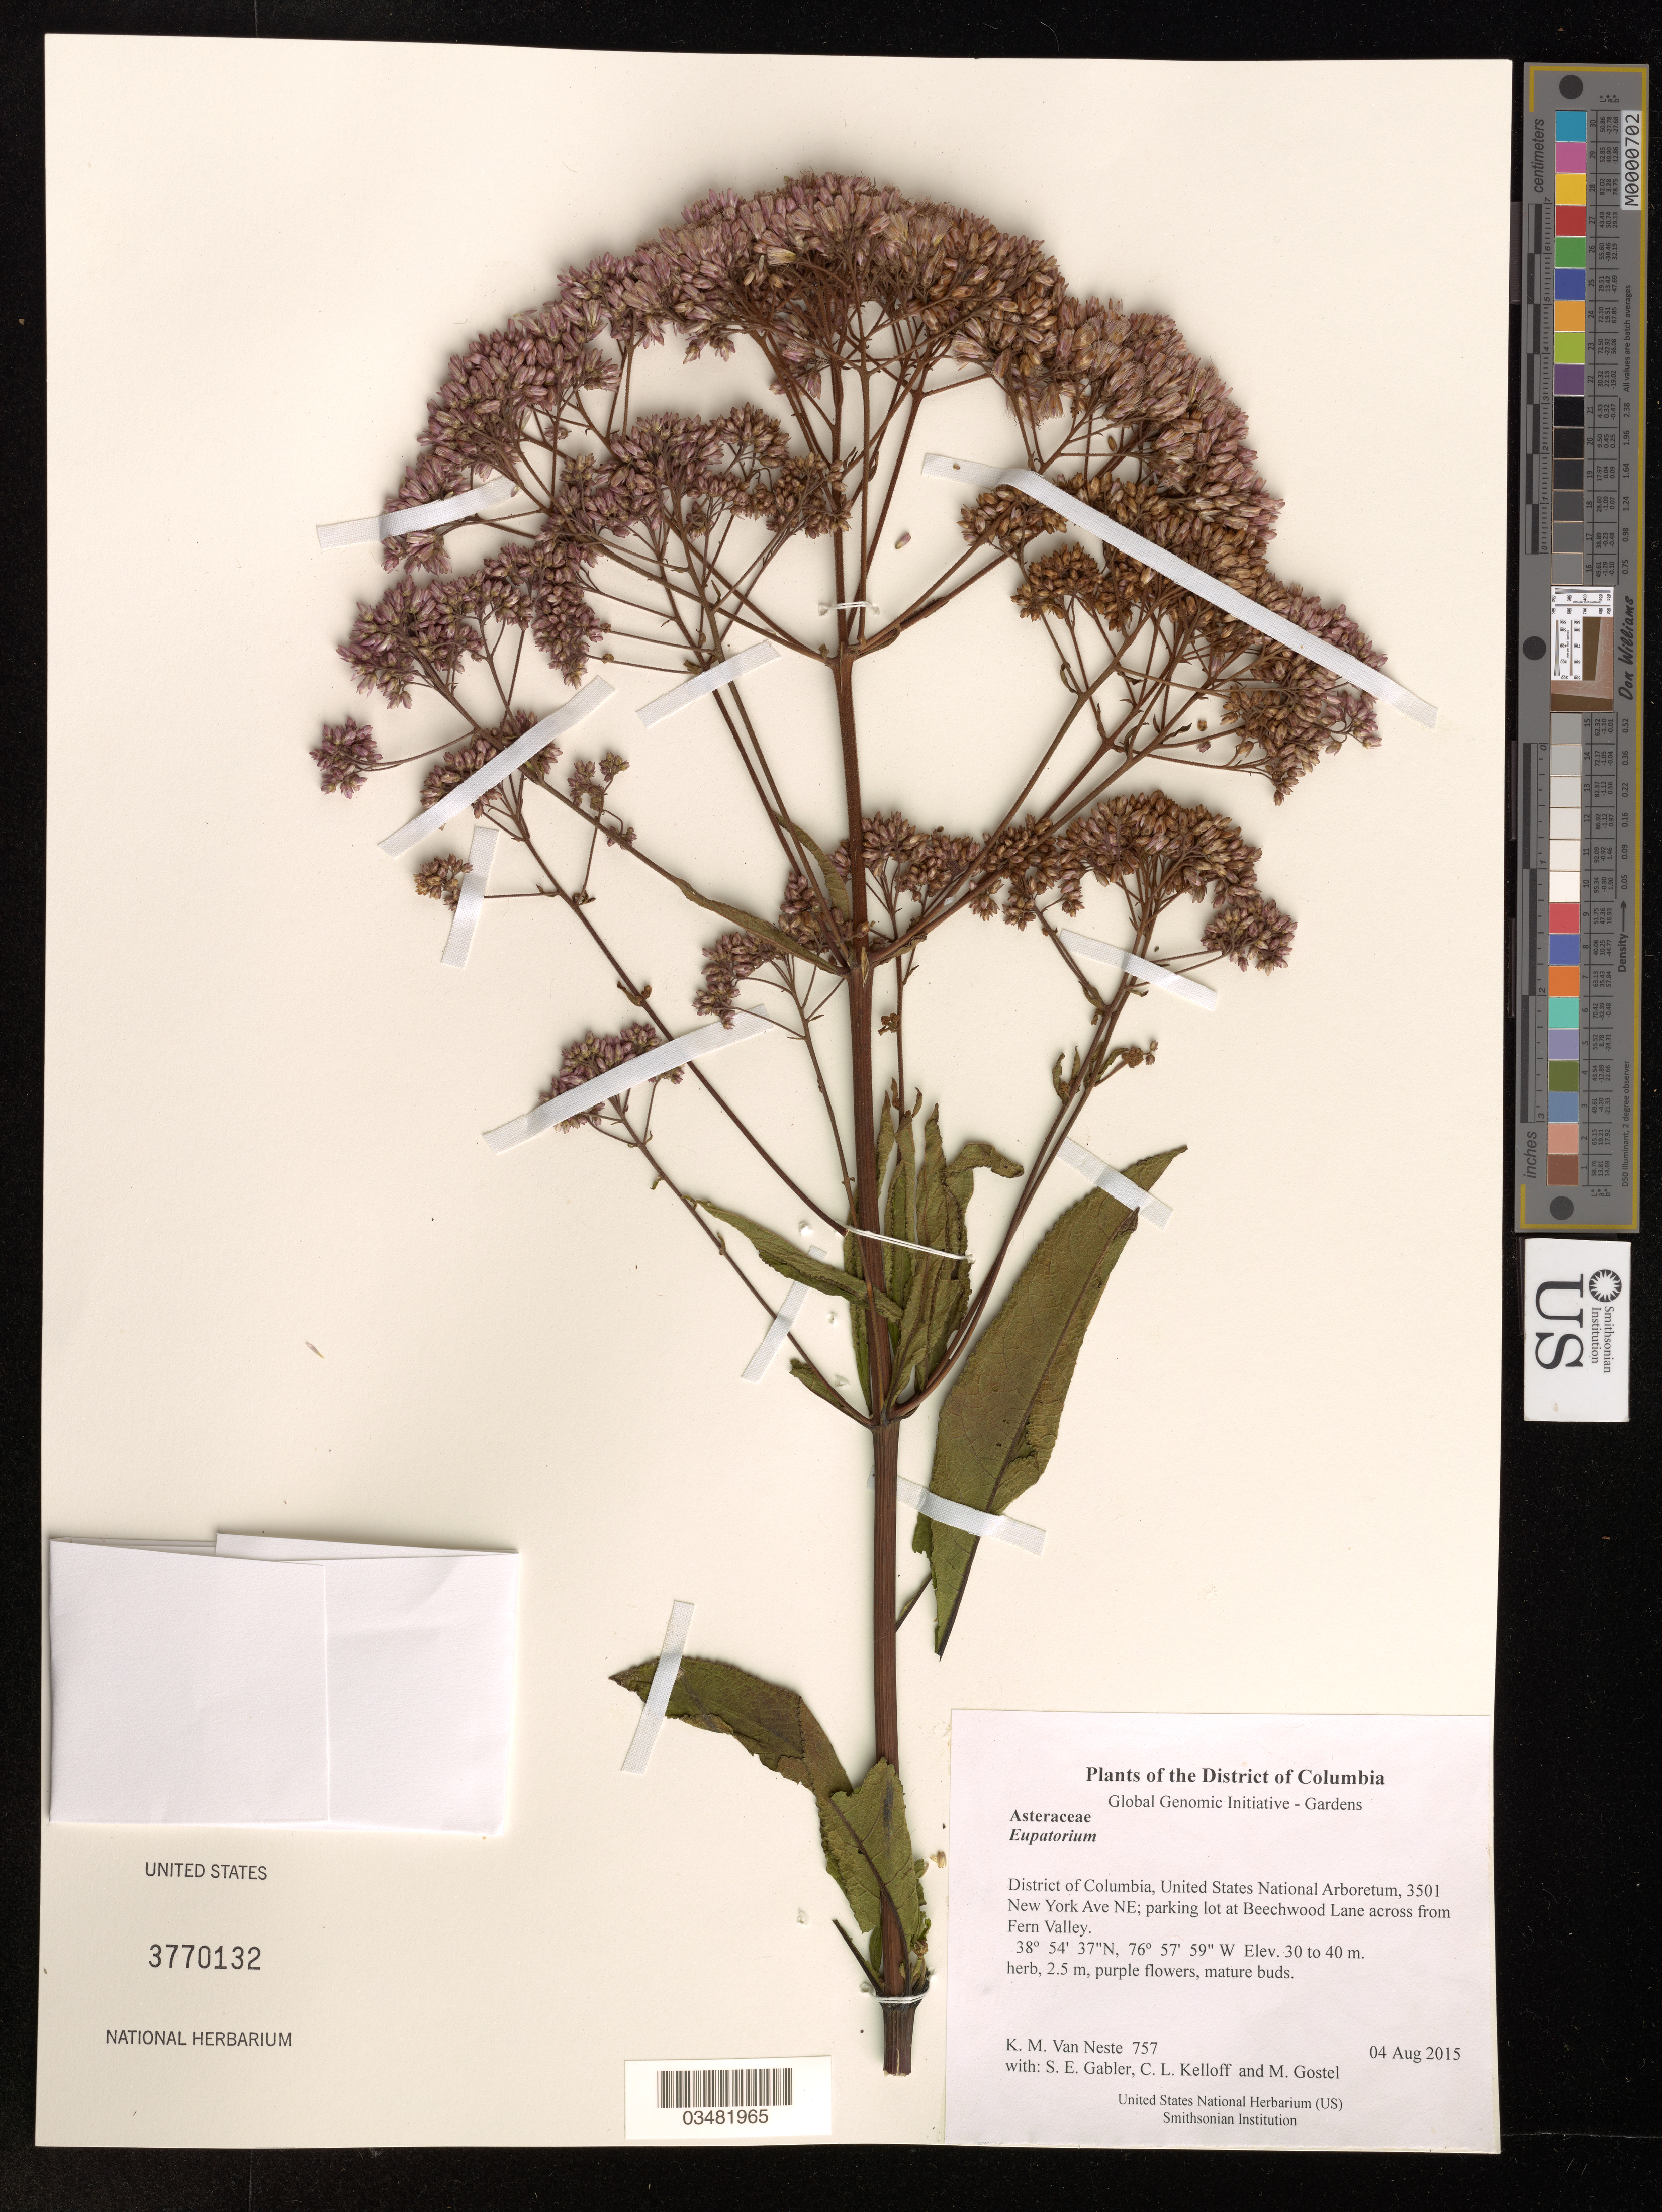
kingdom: Plantae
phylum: Tracheophyta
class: Magnoliopsida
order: Asterales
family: Asteraceae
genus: Eupatorium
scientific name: Eupatorium sp.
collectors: K. M. Van Neste, S. E. Gabler, C. L. Kelloff & M. R. Gostel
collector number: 757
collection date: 2015-08-04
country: United States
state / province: District of Columbia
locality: United States National Arboretum, 3501 New York Ave NE; parking lot at Beechwood Lane across from Fern Valley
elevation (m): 30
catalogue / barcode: US 3770132